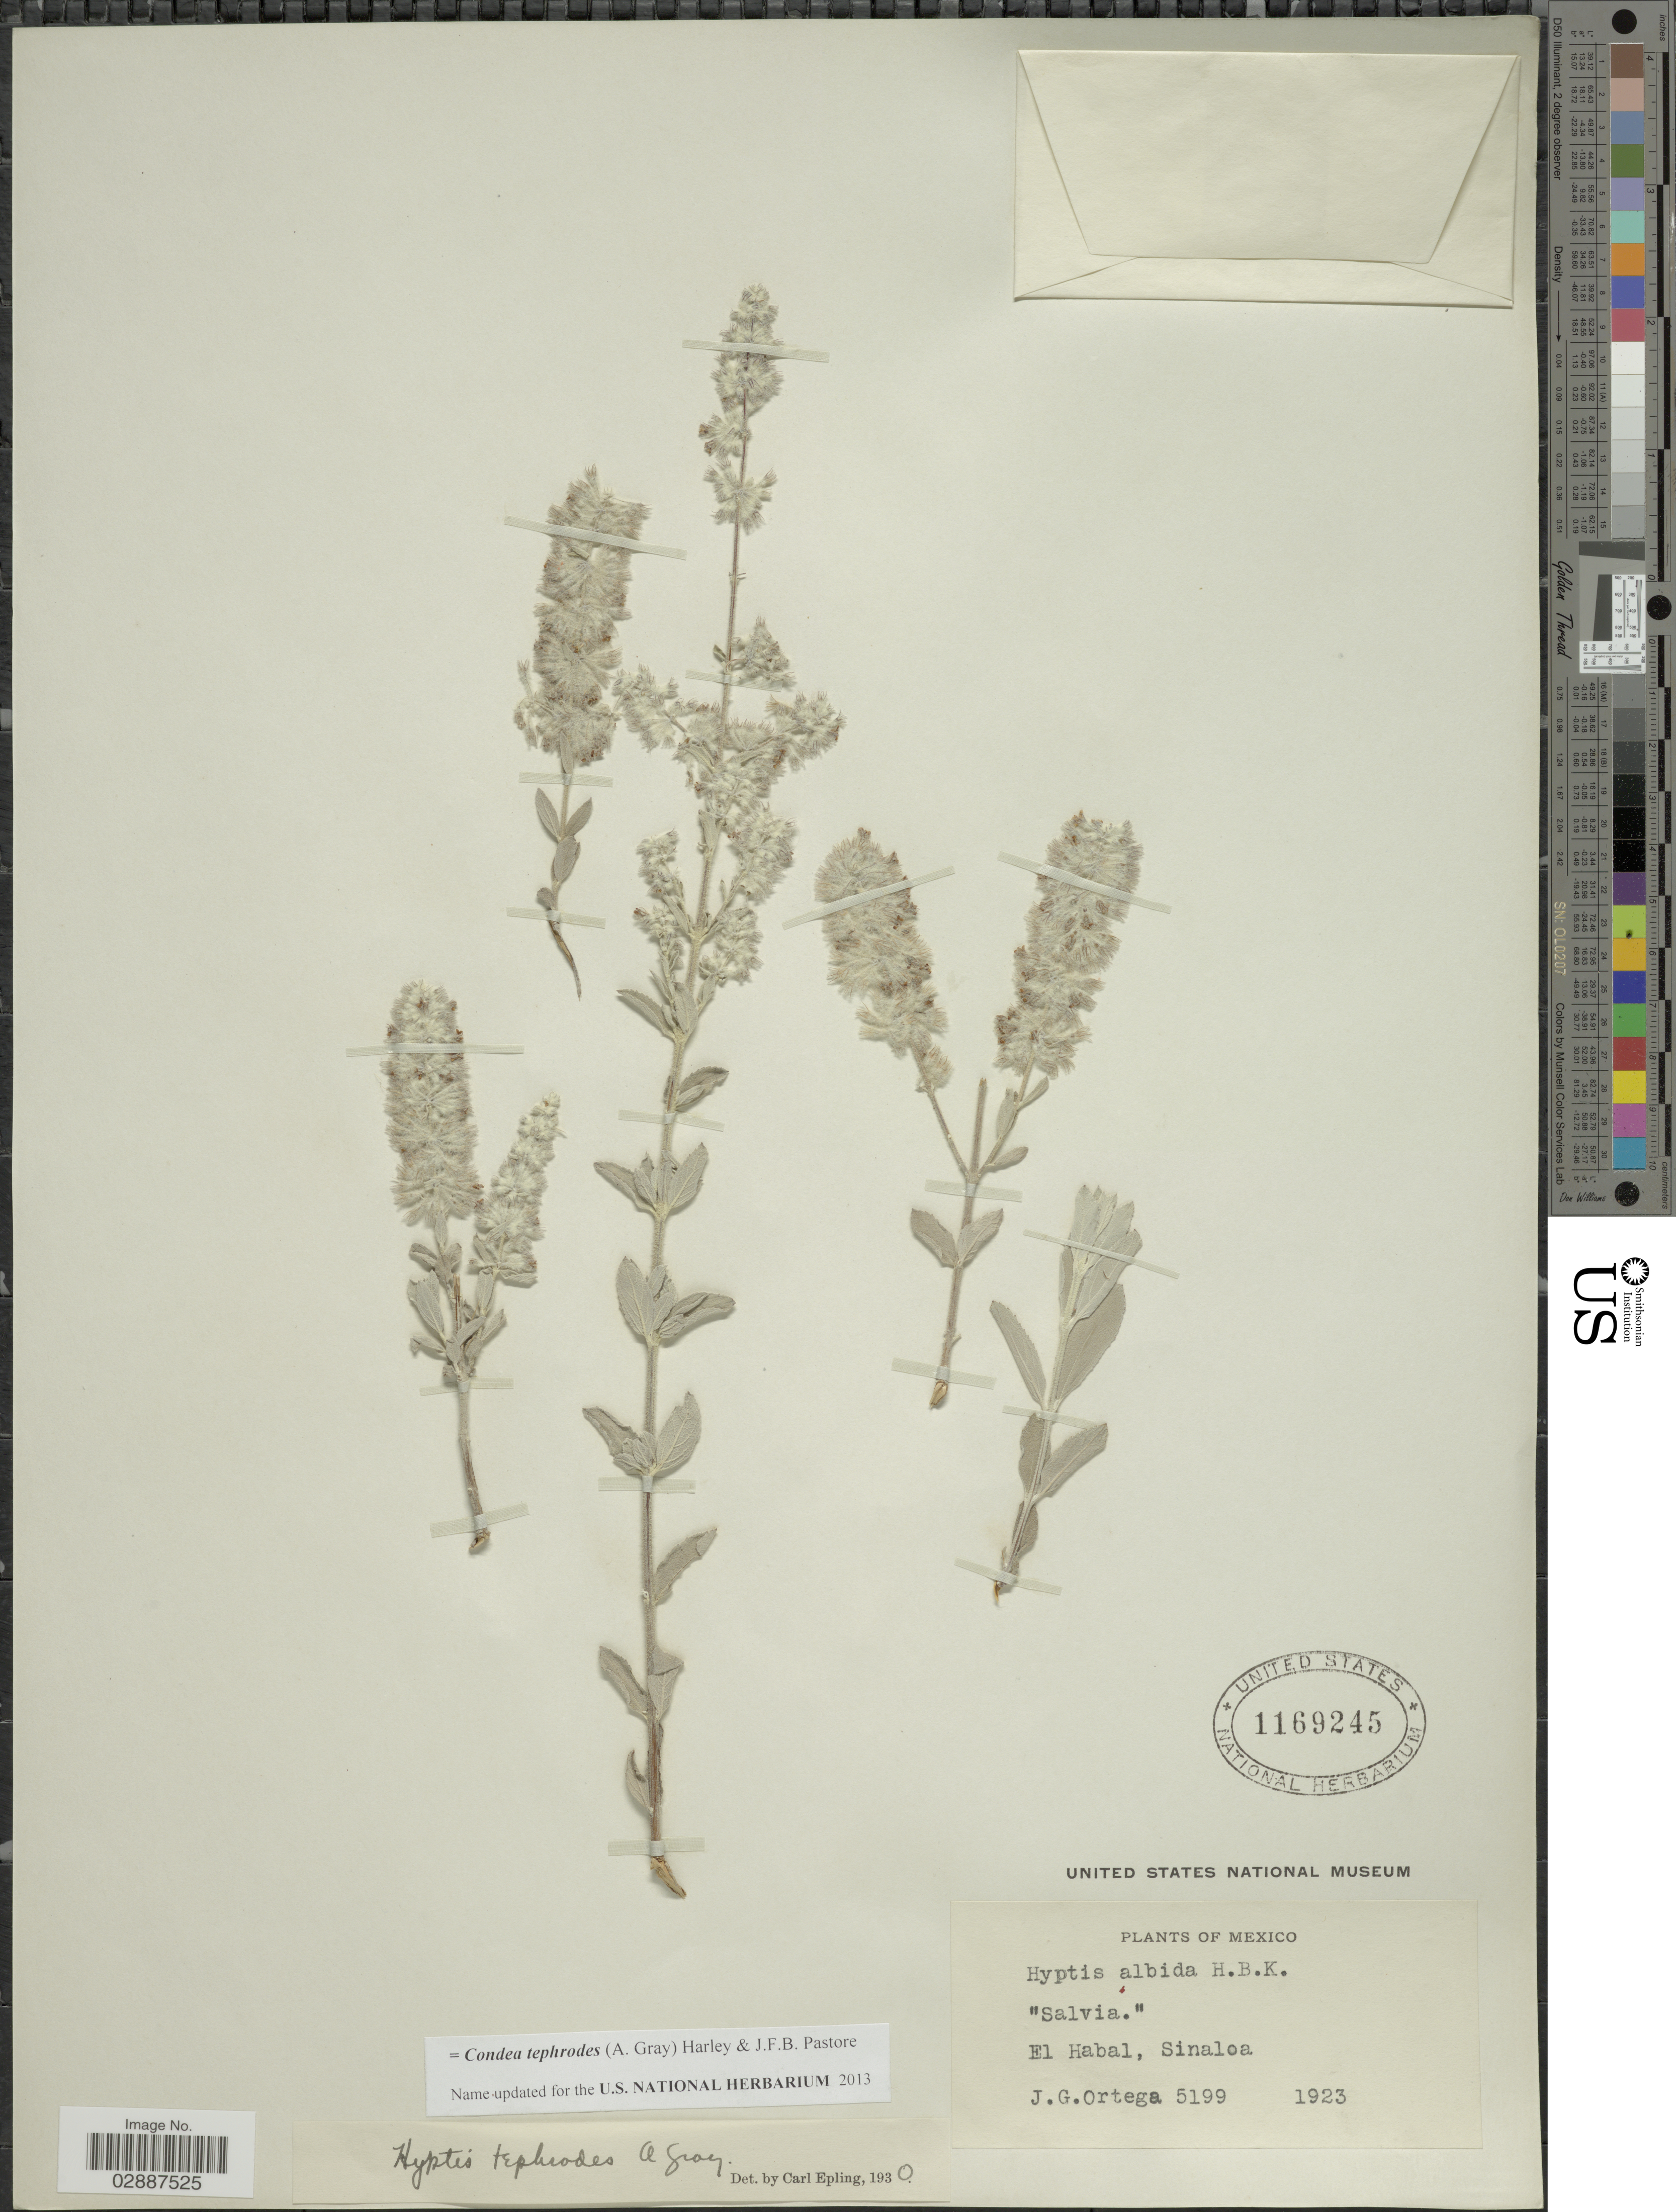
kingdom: Plantae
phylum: Tracheophyta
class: Magnoliopsida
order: Lamiales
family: Lamiaceae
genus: Condea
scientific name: Condea tephrodes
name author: (A. Gray) Harley & J.F.B. Pastore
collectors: J. Ortega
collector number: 5199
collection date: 1923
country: Mexico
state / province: Sinaloa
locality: El Habal.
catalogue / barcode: US 1169245